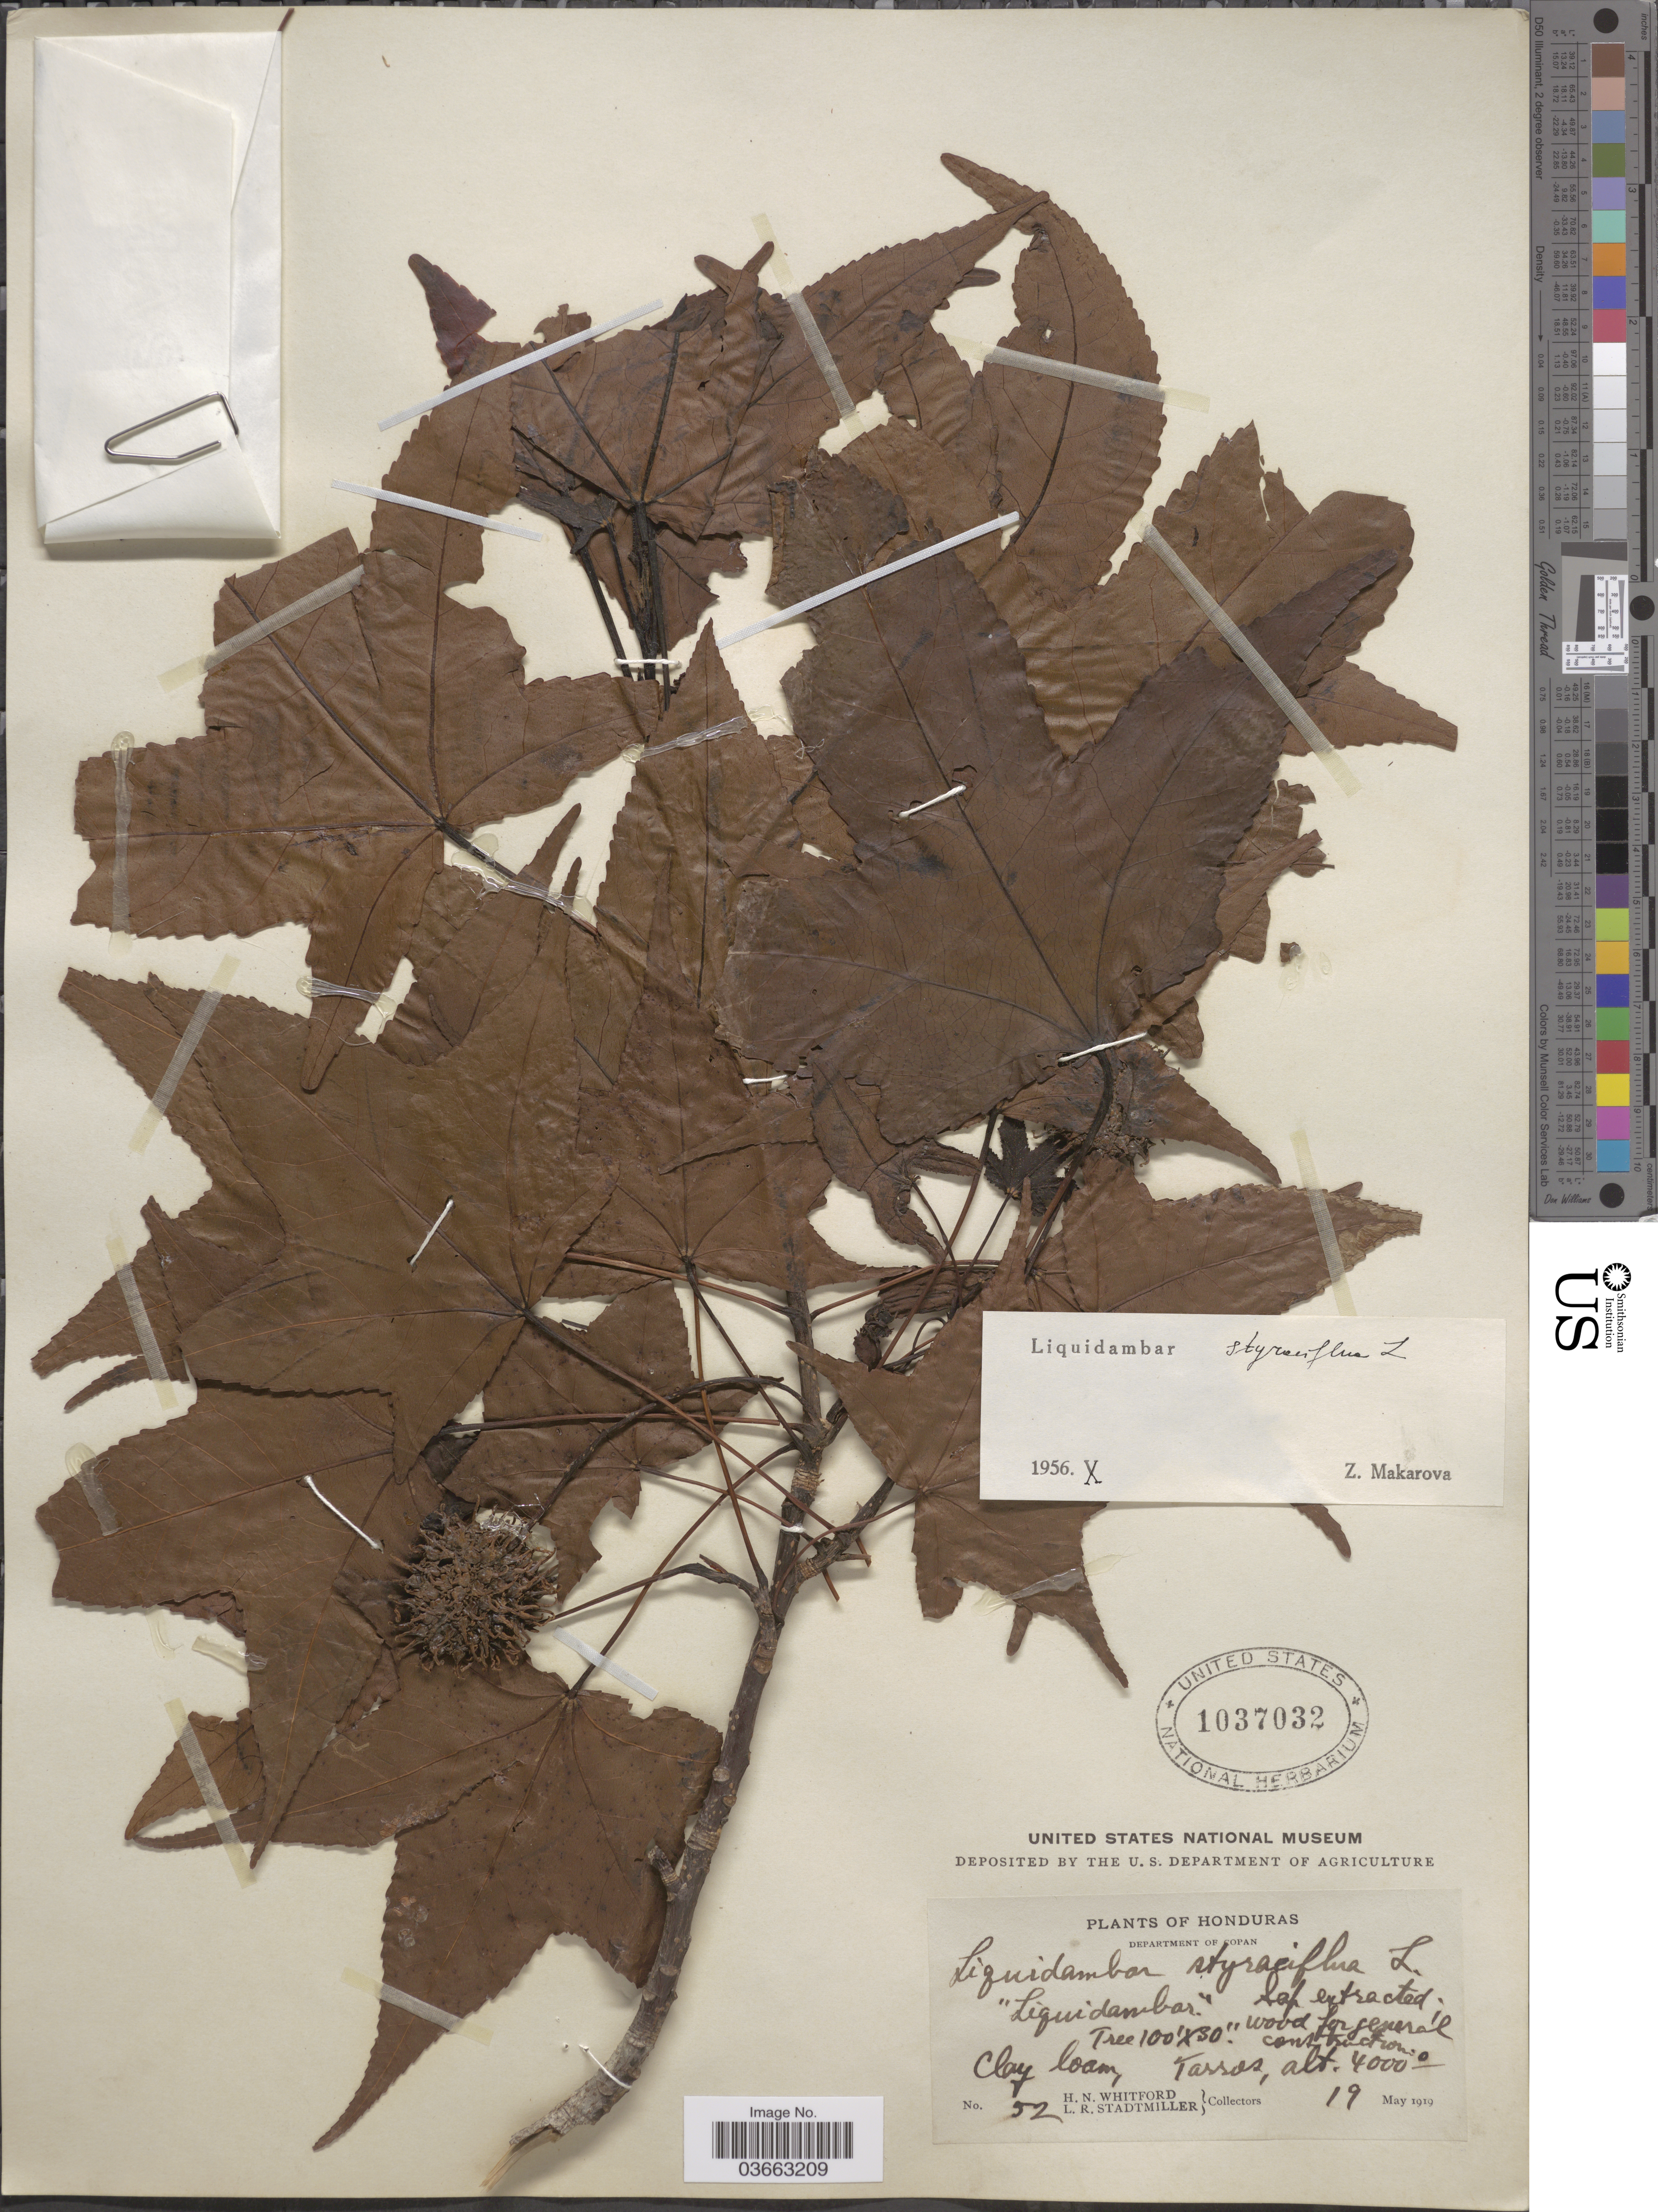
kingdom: Plantae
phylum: Tracheophyta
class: Magnoliopsida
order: Saxifragales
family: Altingiaceae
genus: Liquidambar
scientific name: Liquidambar styraciflua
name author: L.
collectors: H. N. Whitford & L. Stadtmiller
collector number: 52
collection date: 1919-05-19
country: Honduras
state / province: Copan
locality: Department of Copan. Tarros.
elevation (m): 1219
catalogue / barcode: US 1037032